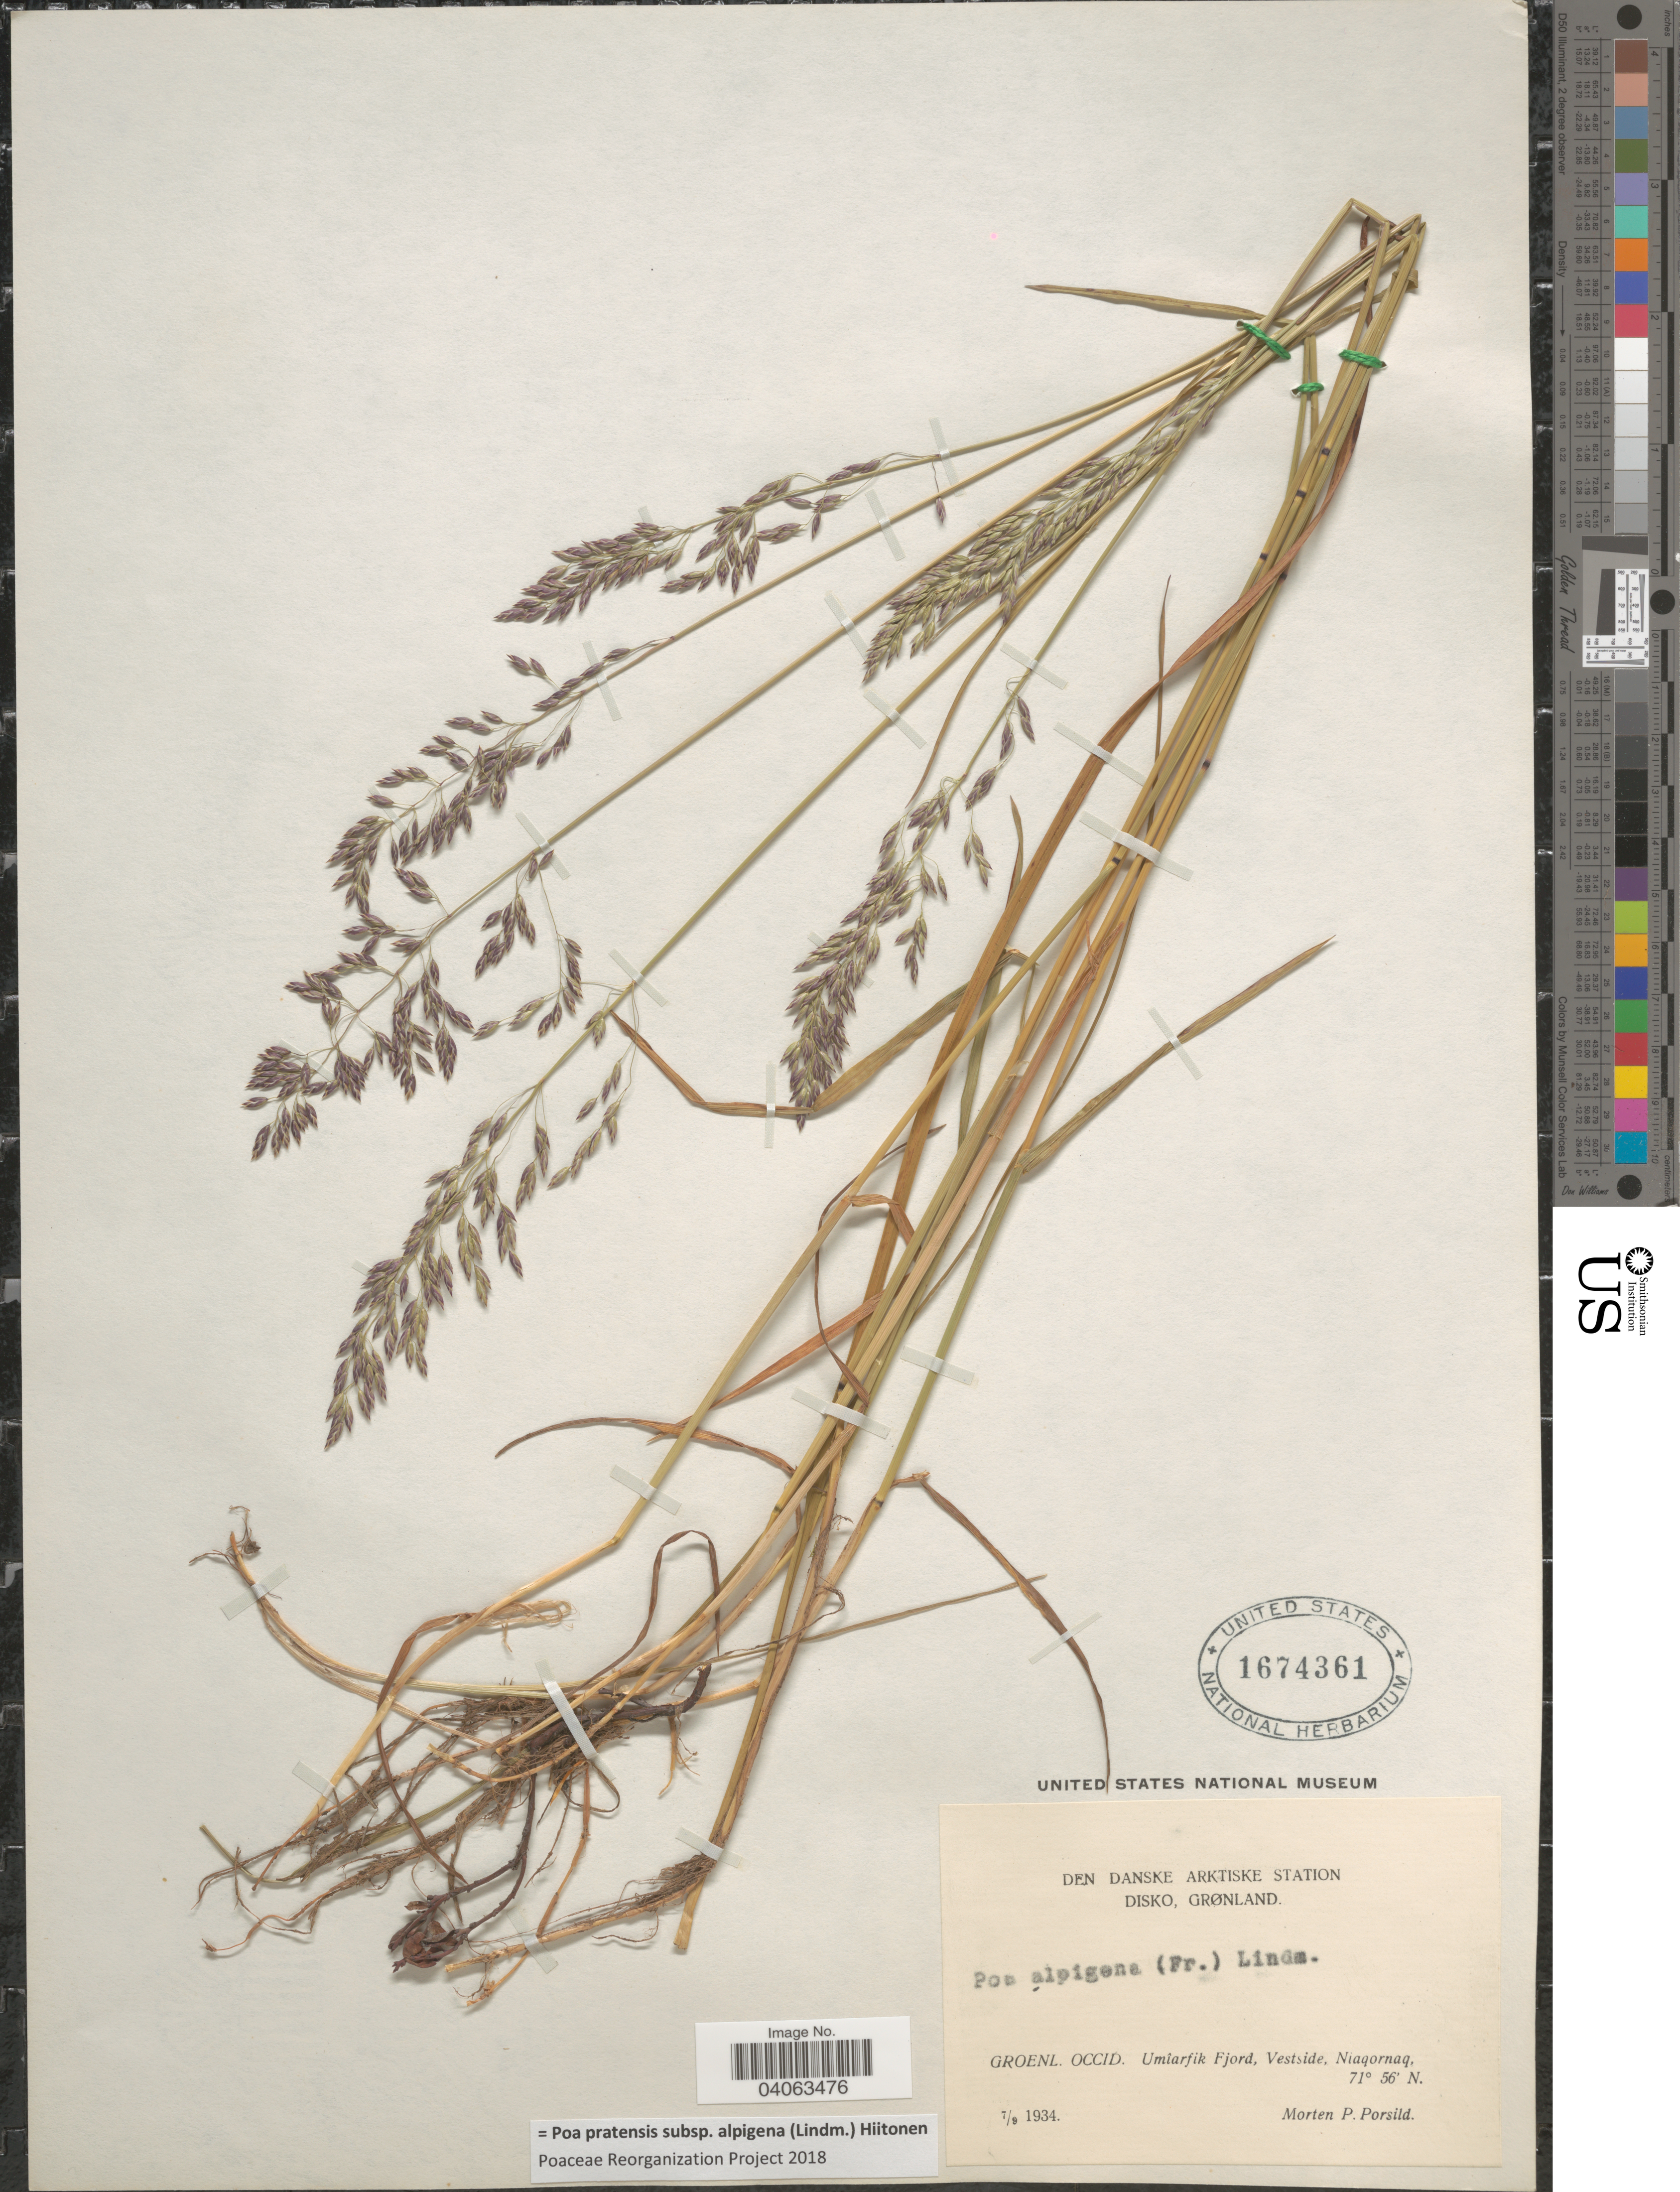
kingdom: Plantae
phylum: Tracheophyta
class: Liliopsida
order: Poales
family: Poaceae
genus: Poa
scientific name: Poa pratensis subsp. alpigena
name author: (Lindm.) Hiitonen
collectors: M. P. Porsild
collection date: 1934-09-07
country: Greenland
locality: Den Danske Arktiske Station Disko, Grønland. Groenl. Occid. Umîarfik Fjord, Vestside, Niaqornaq.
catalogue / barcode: US 1674361